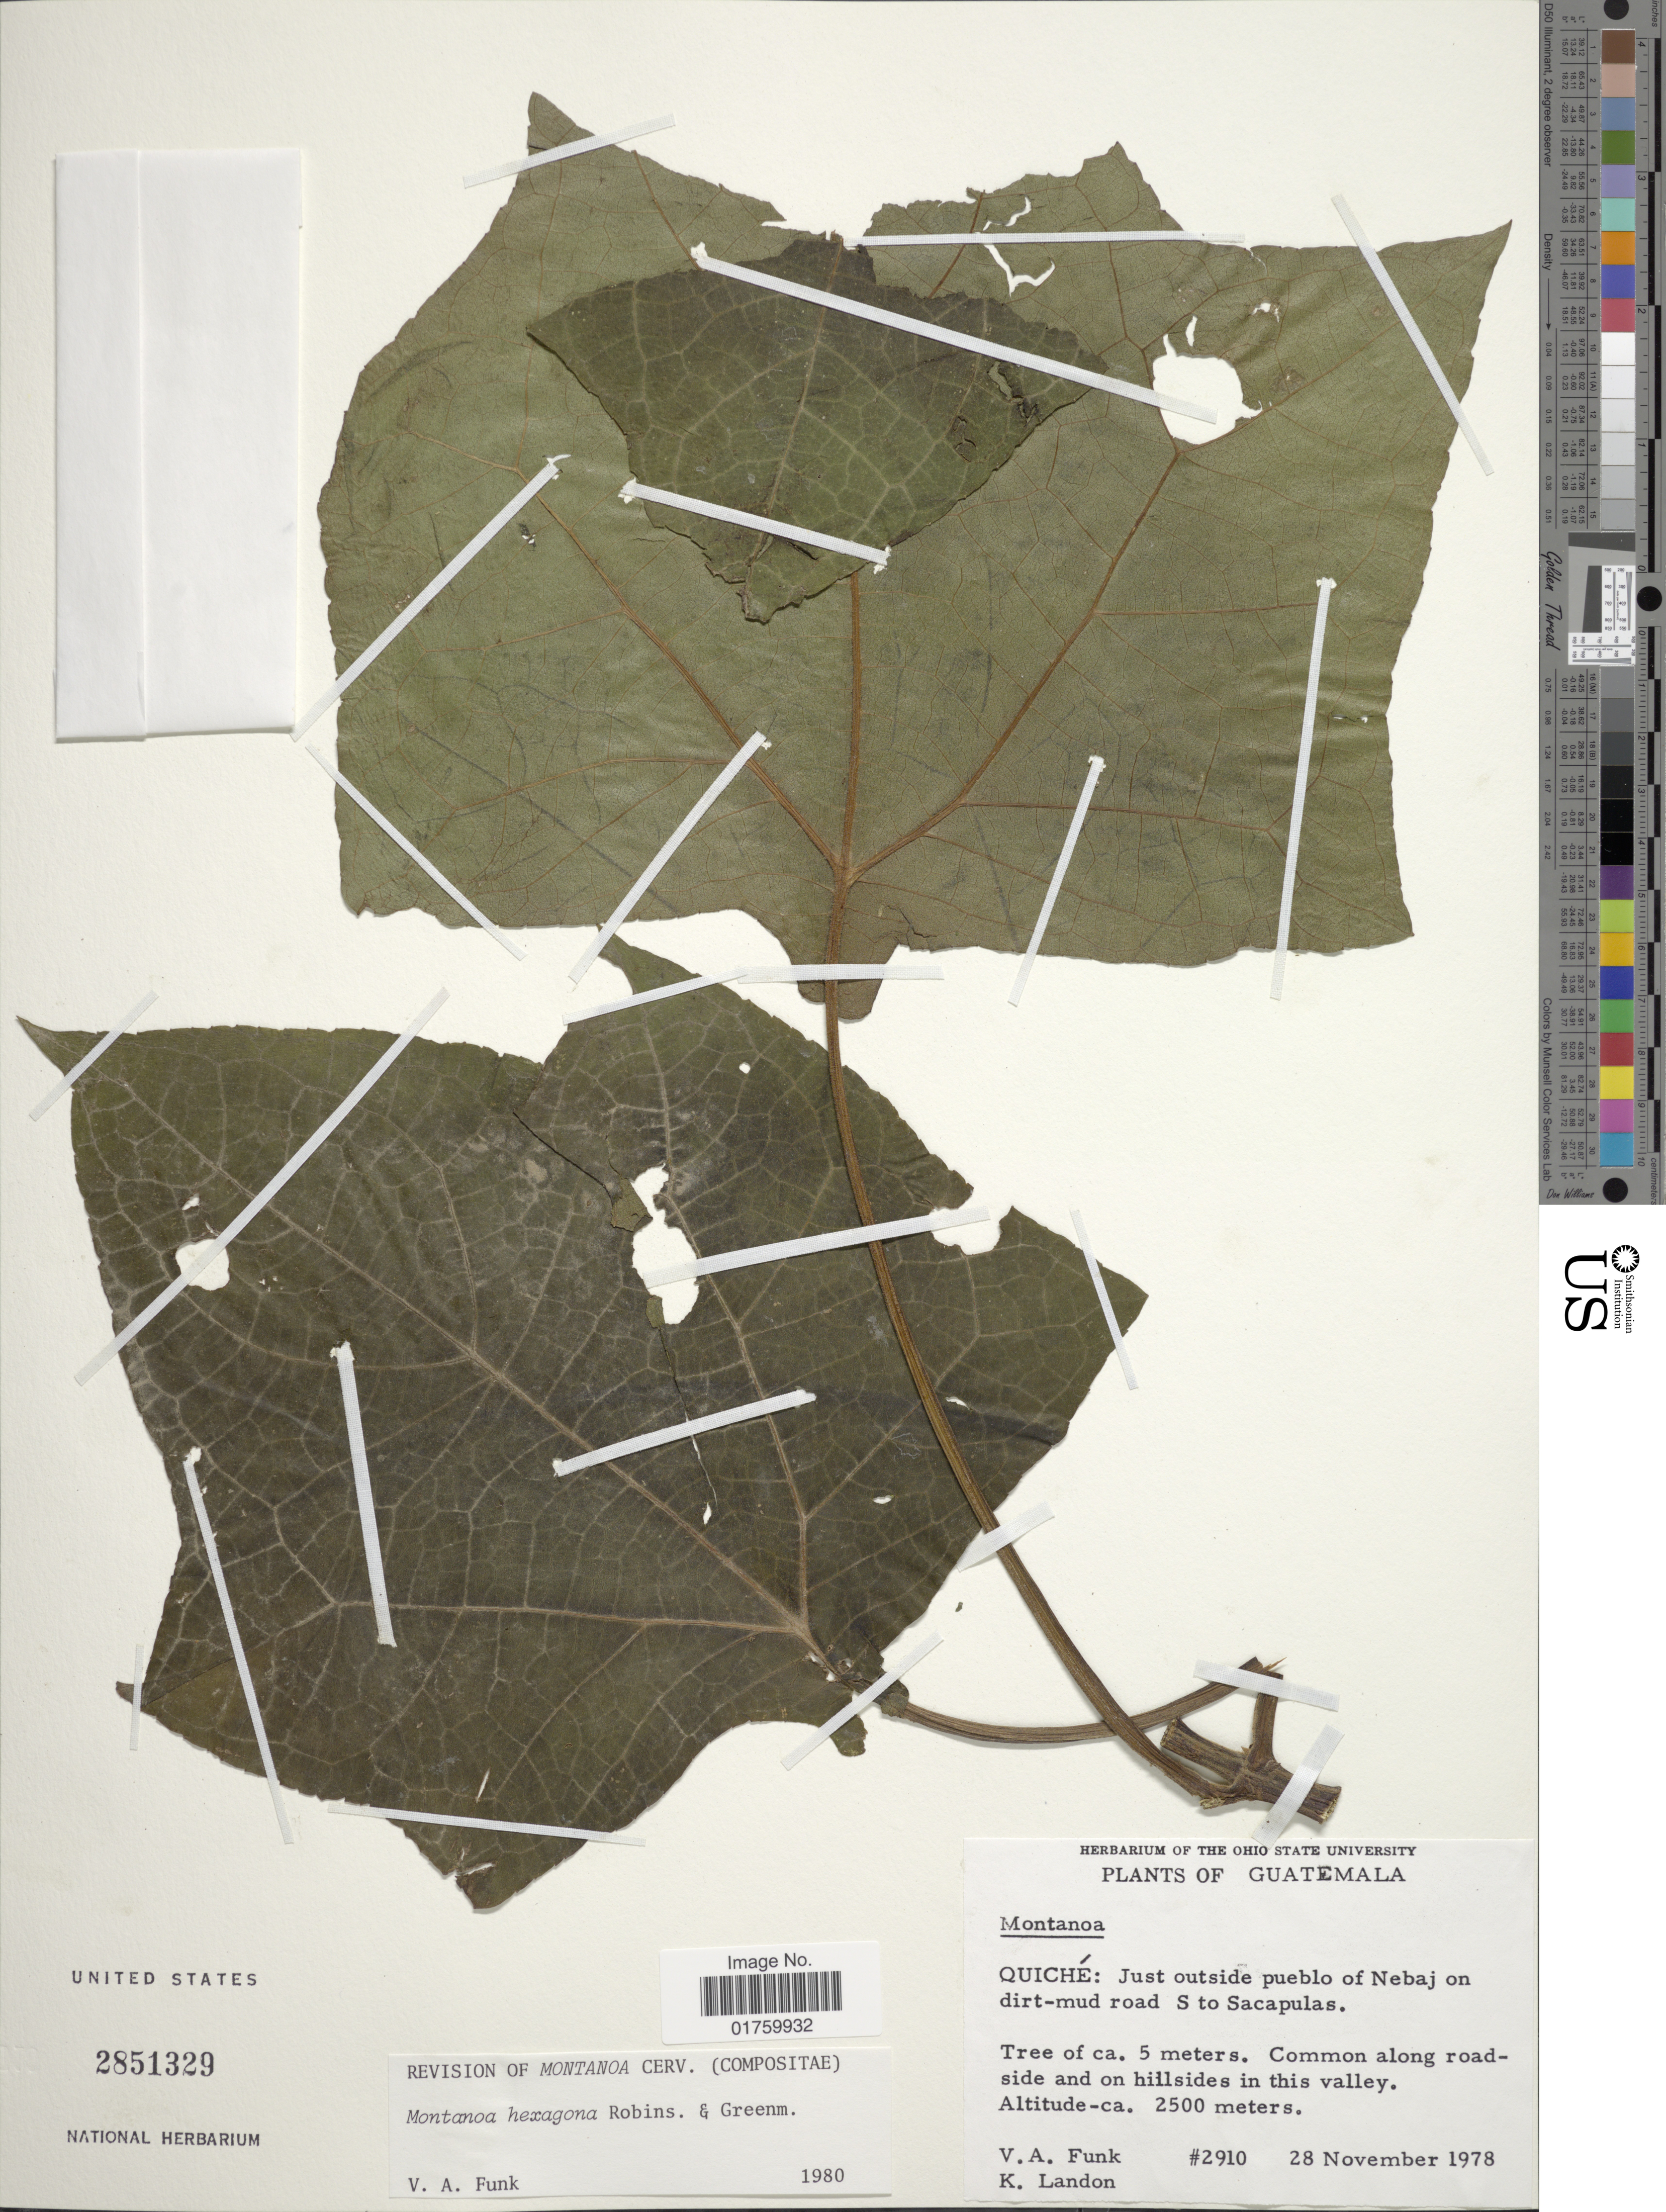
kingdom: Plantae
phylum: Tracheophyta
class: Magnoliopsida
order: Asterales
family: Asteraceae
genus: Montanoa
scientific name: Montanoa hexagona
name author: B.L. Rob. & Greenm.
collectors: V. Funk & K. C. Landon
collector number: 2910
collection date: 1978-11-28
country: Guatemala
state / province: El Quiché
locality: Just oustide pueblo of Nebaj on dirt-mud road S to Sacapulas, along roadside and on hillsides in this valley.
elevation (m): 2500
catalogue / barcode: US 2851329